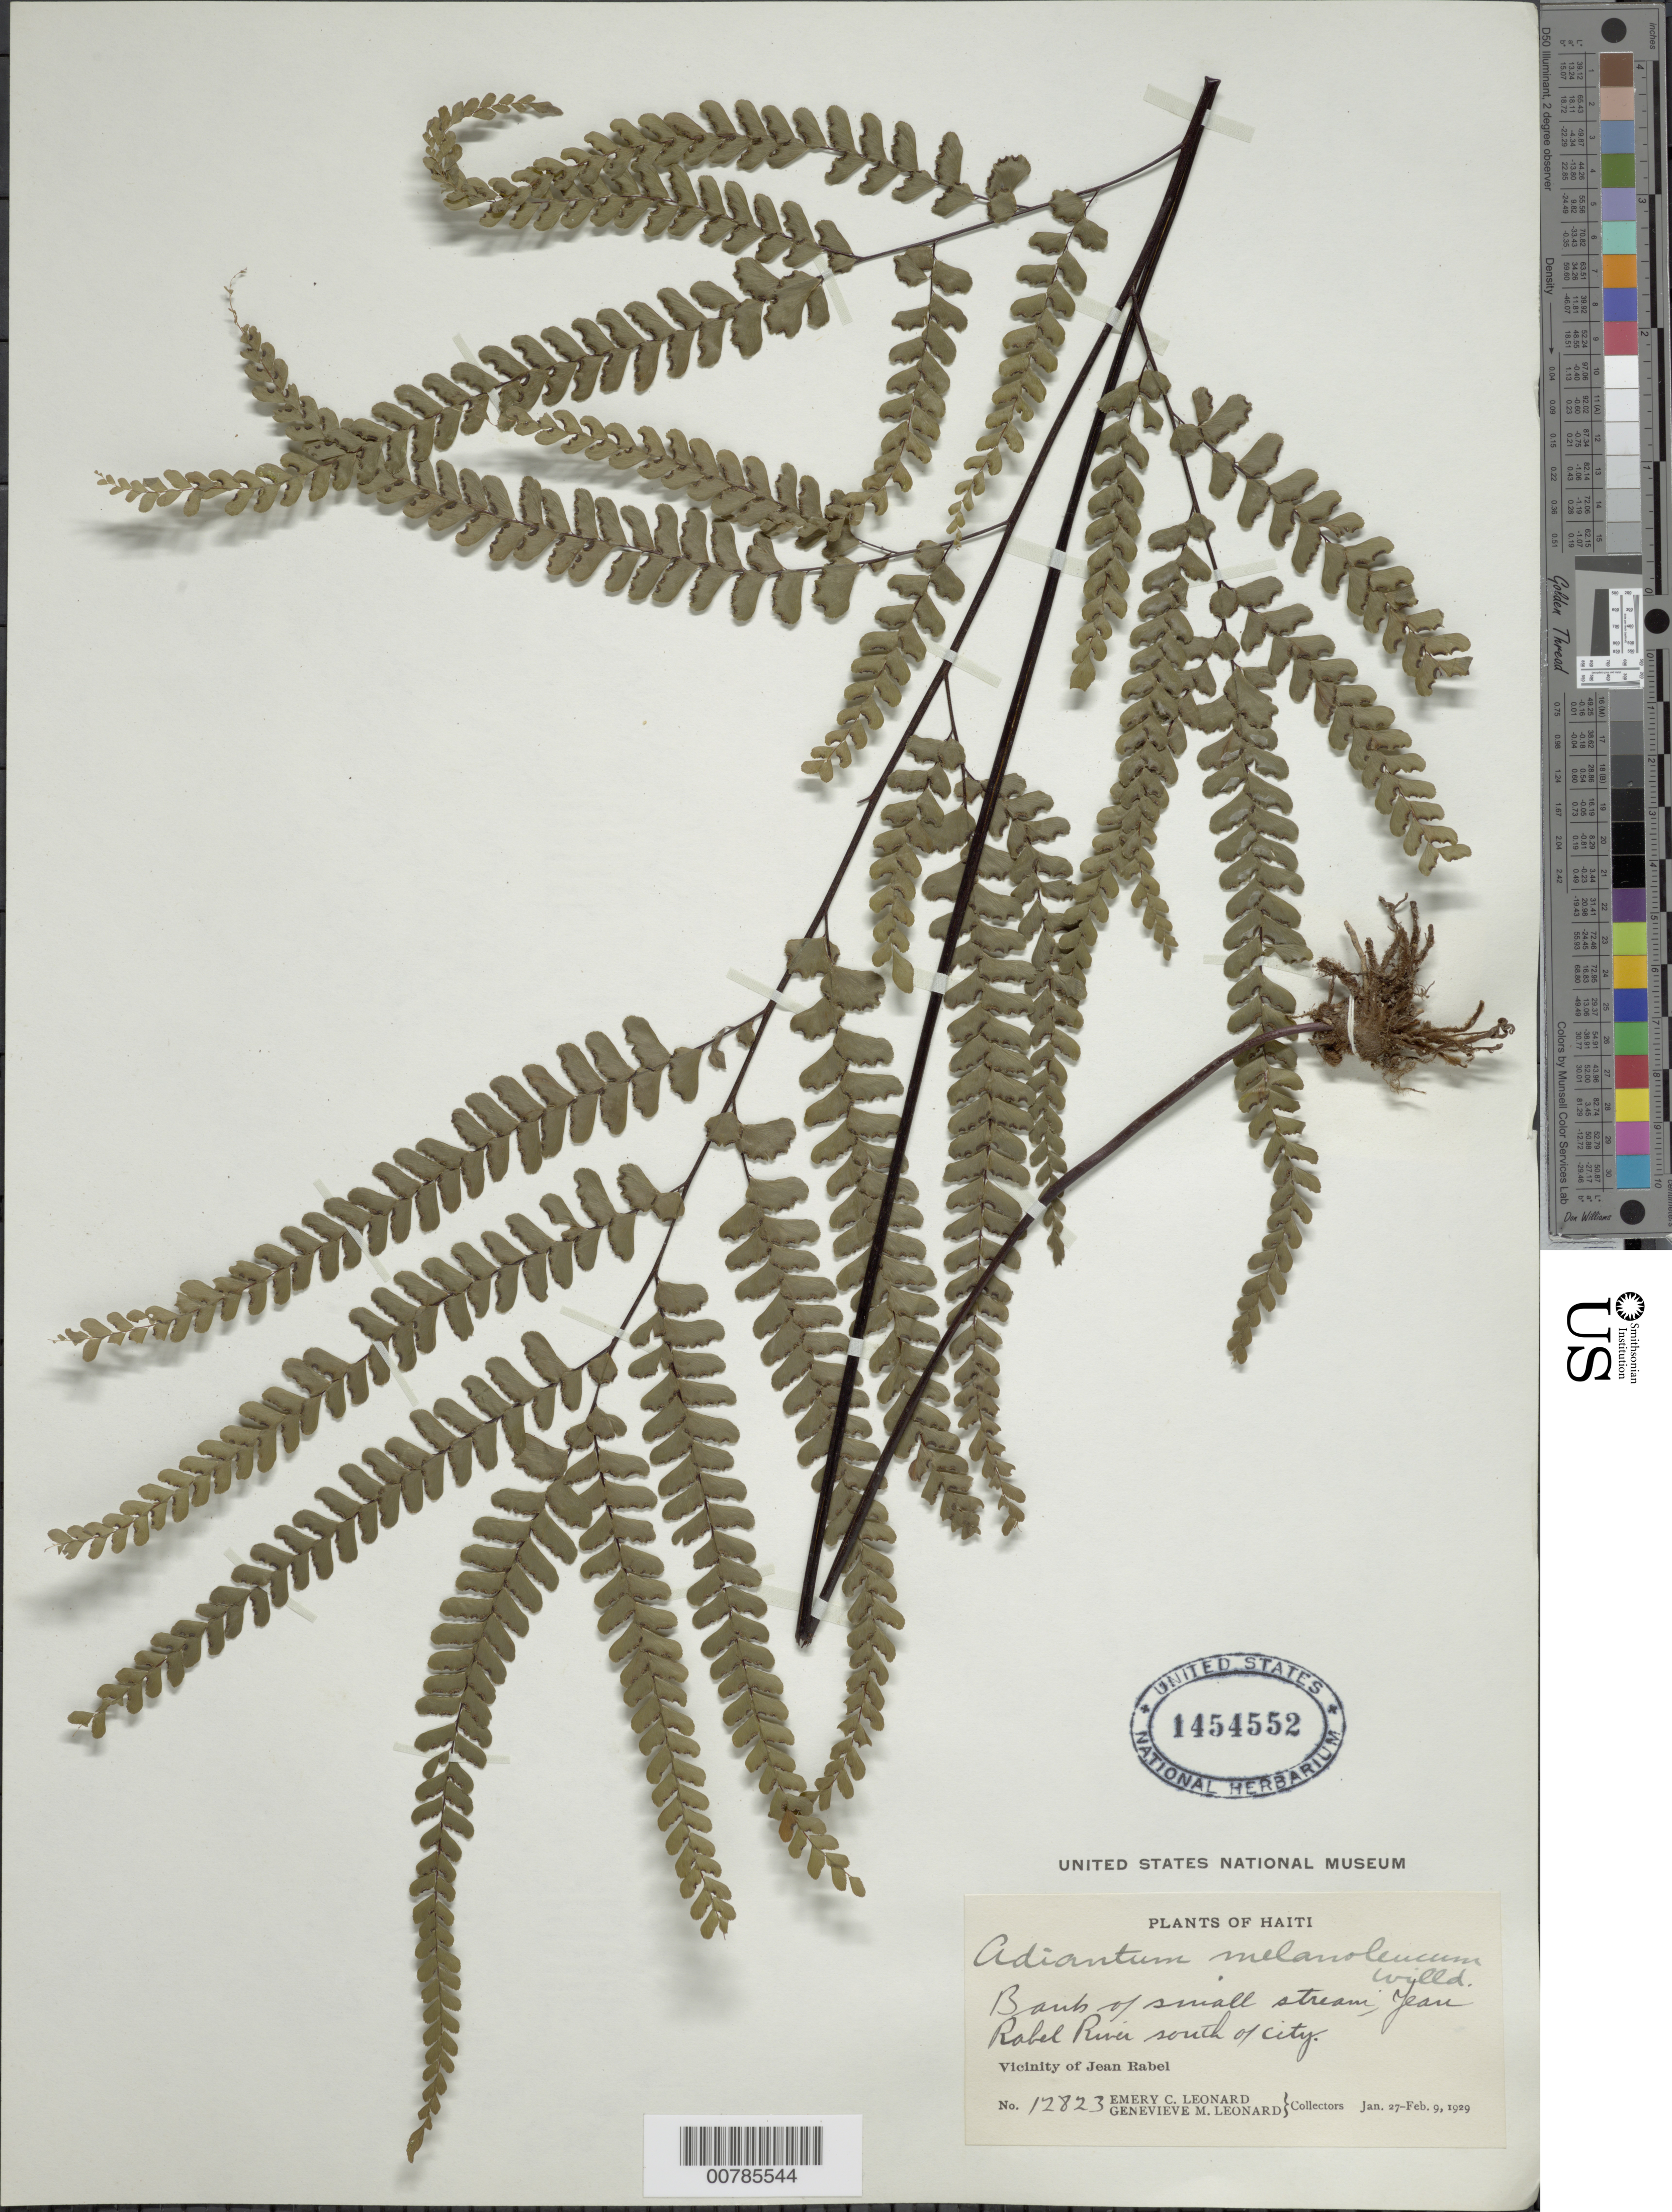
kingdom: Plantae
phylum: Tracheophyta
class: Polypodiopsida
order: Polypodiales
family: Pteridaceae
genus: Adiantum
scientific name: Adiantum melanoleucum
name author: Willd.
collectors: E. C. Leonard & G. M. Leonard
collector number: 12823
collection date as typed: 27 Feb 1929 to 09 Feb 1929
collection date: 1929-02-09/1929-02-27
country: Haiti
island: Hispaniola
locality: Jean Rabel, vicinity; Jean Rabel River, south of city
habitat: Banks of small stream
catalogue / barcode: US 1454552